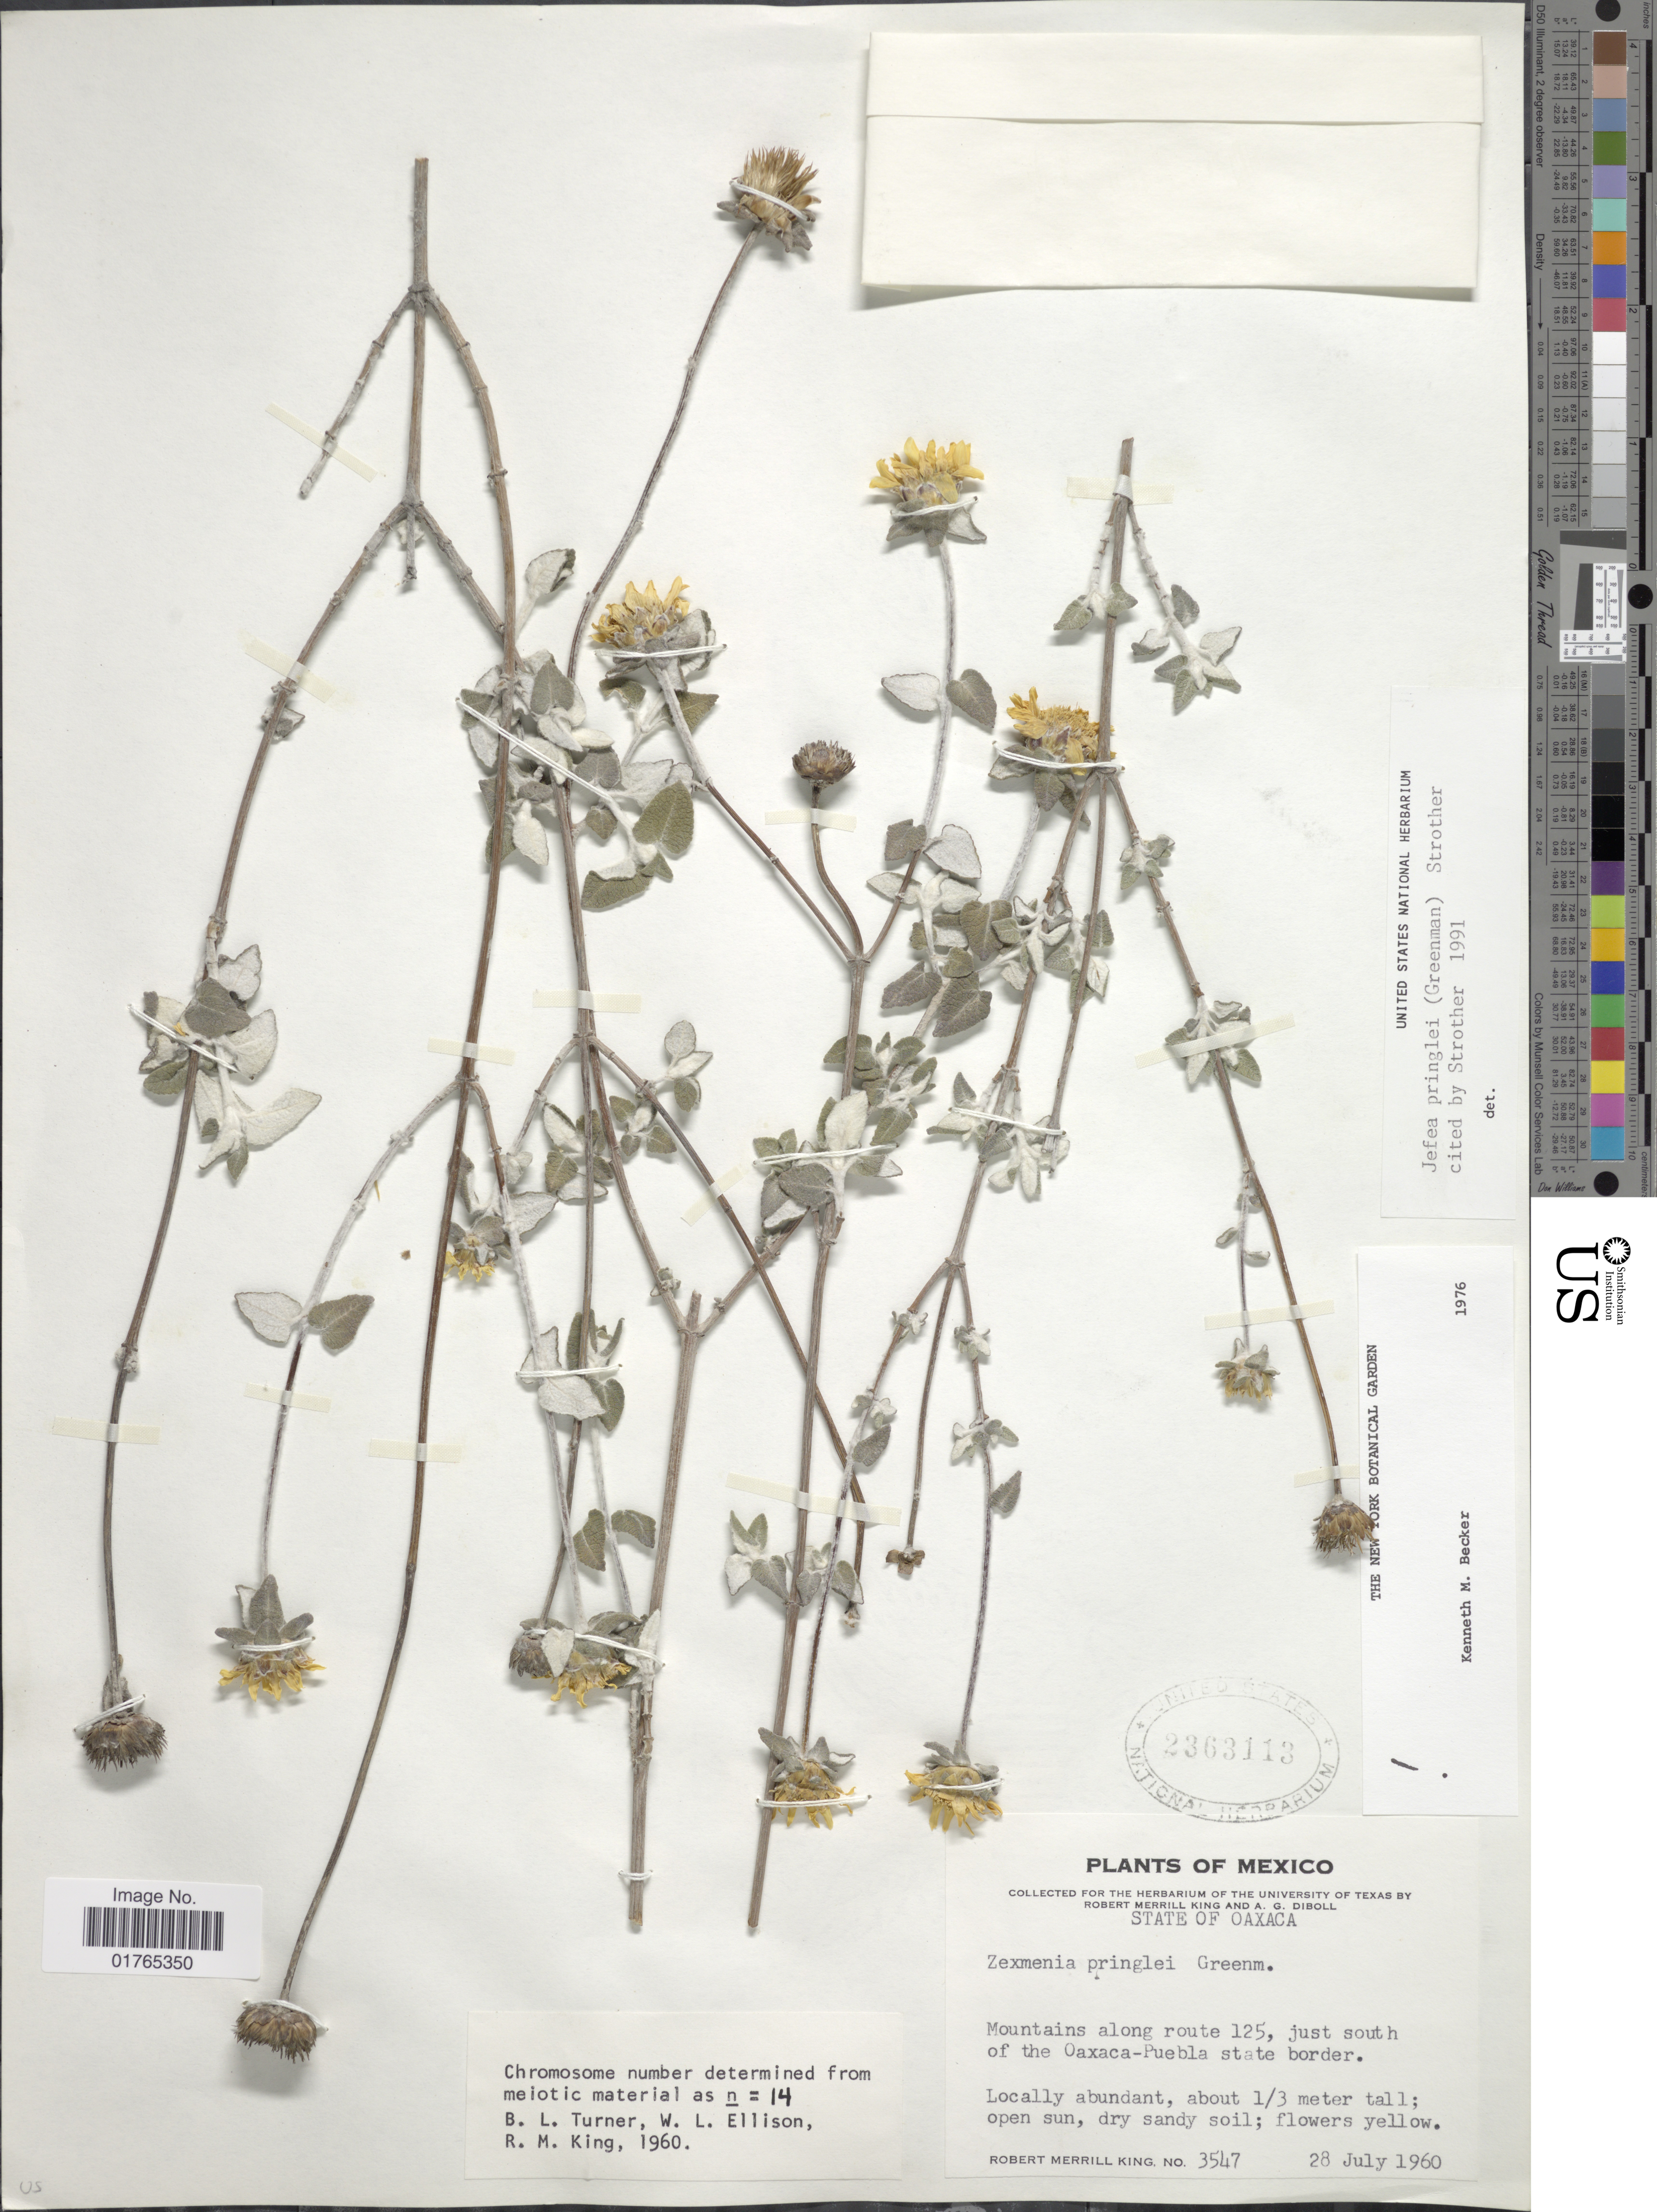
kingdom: Plantae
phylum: Tracheophyta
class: Magnoliopsida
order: Asterales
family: Asteraceae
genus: Jefea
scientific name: Jefea pringlei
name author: (Greenm.) Strother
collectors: R. M. King & A. Diboll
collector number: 3547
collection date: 1960-07-28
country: Mexico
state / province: Oaxaca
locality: Mountains along route125, just south of the Oaxaca-Puebla state border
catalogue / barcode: US 2363113